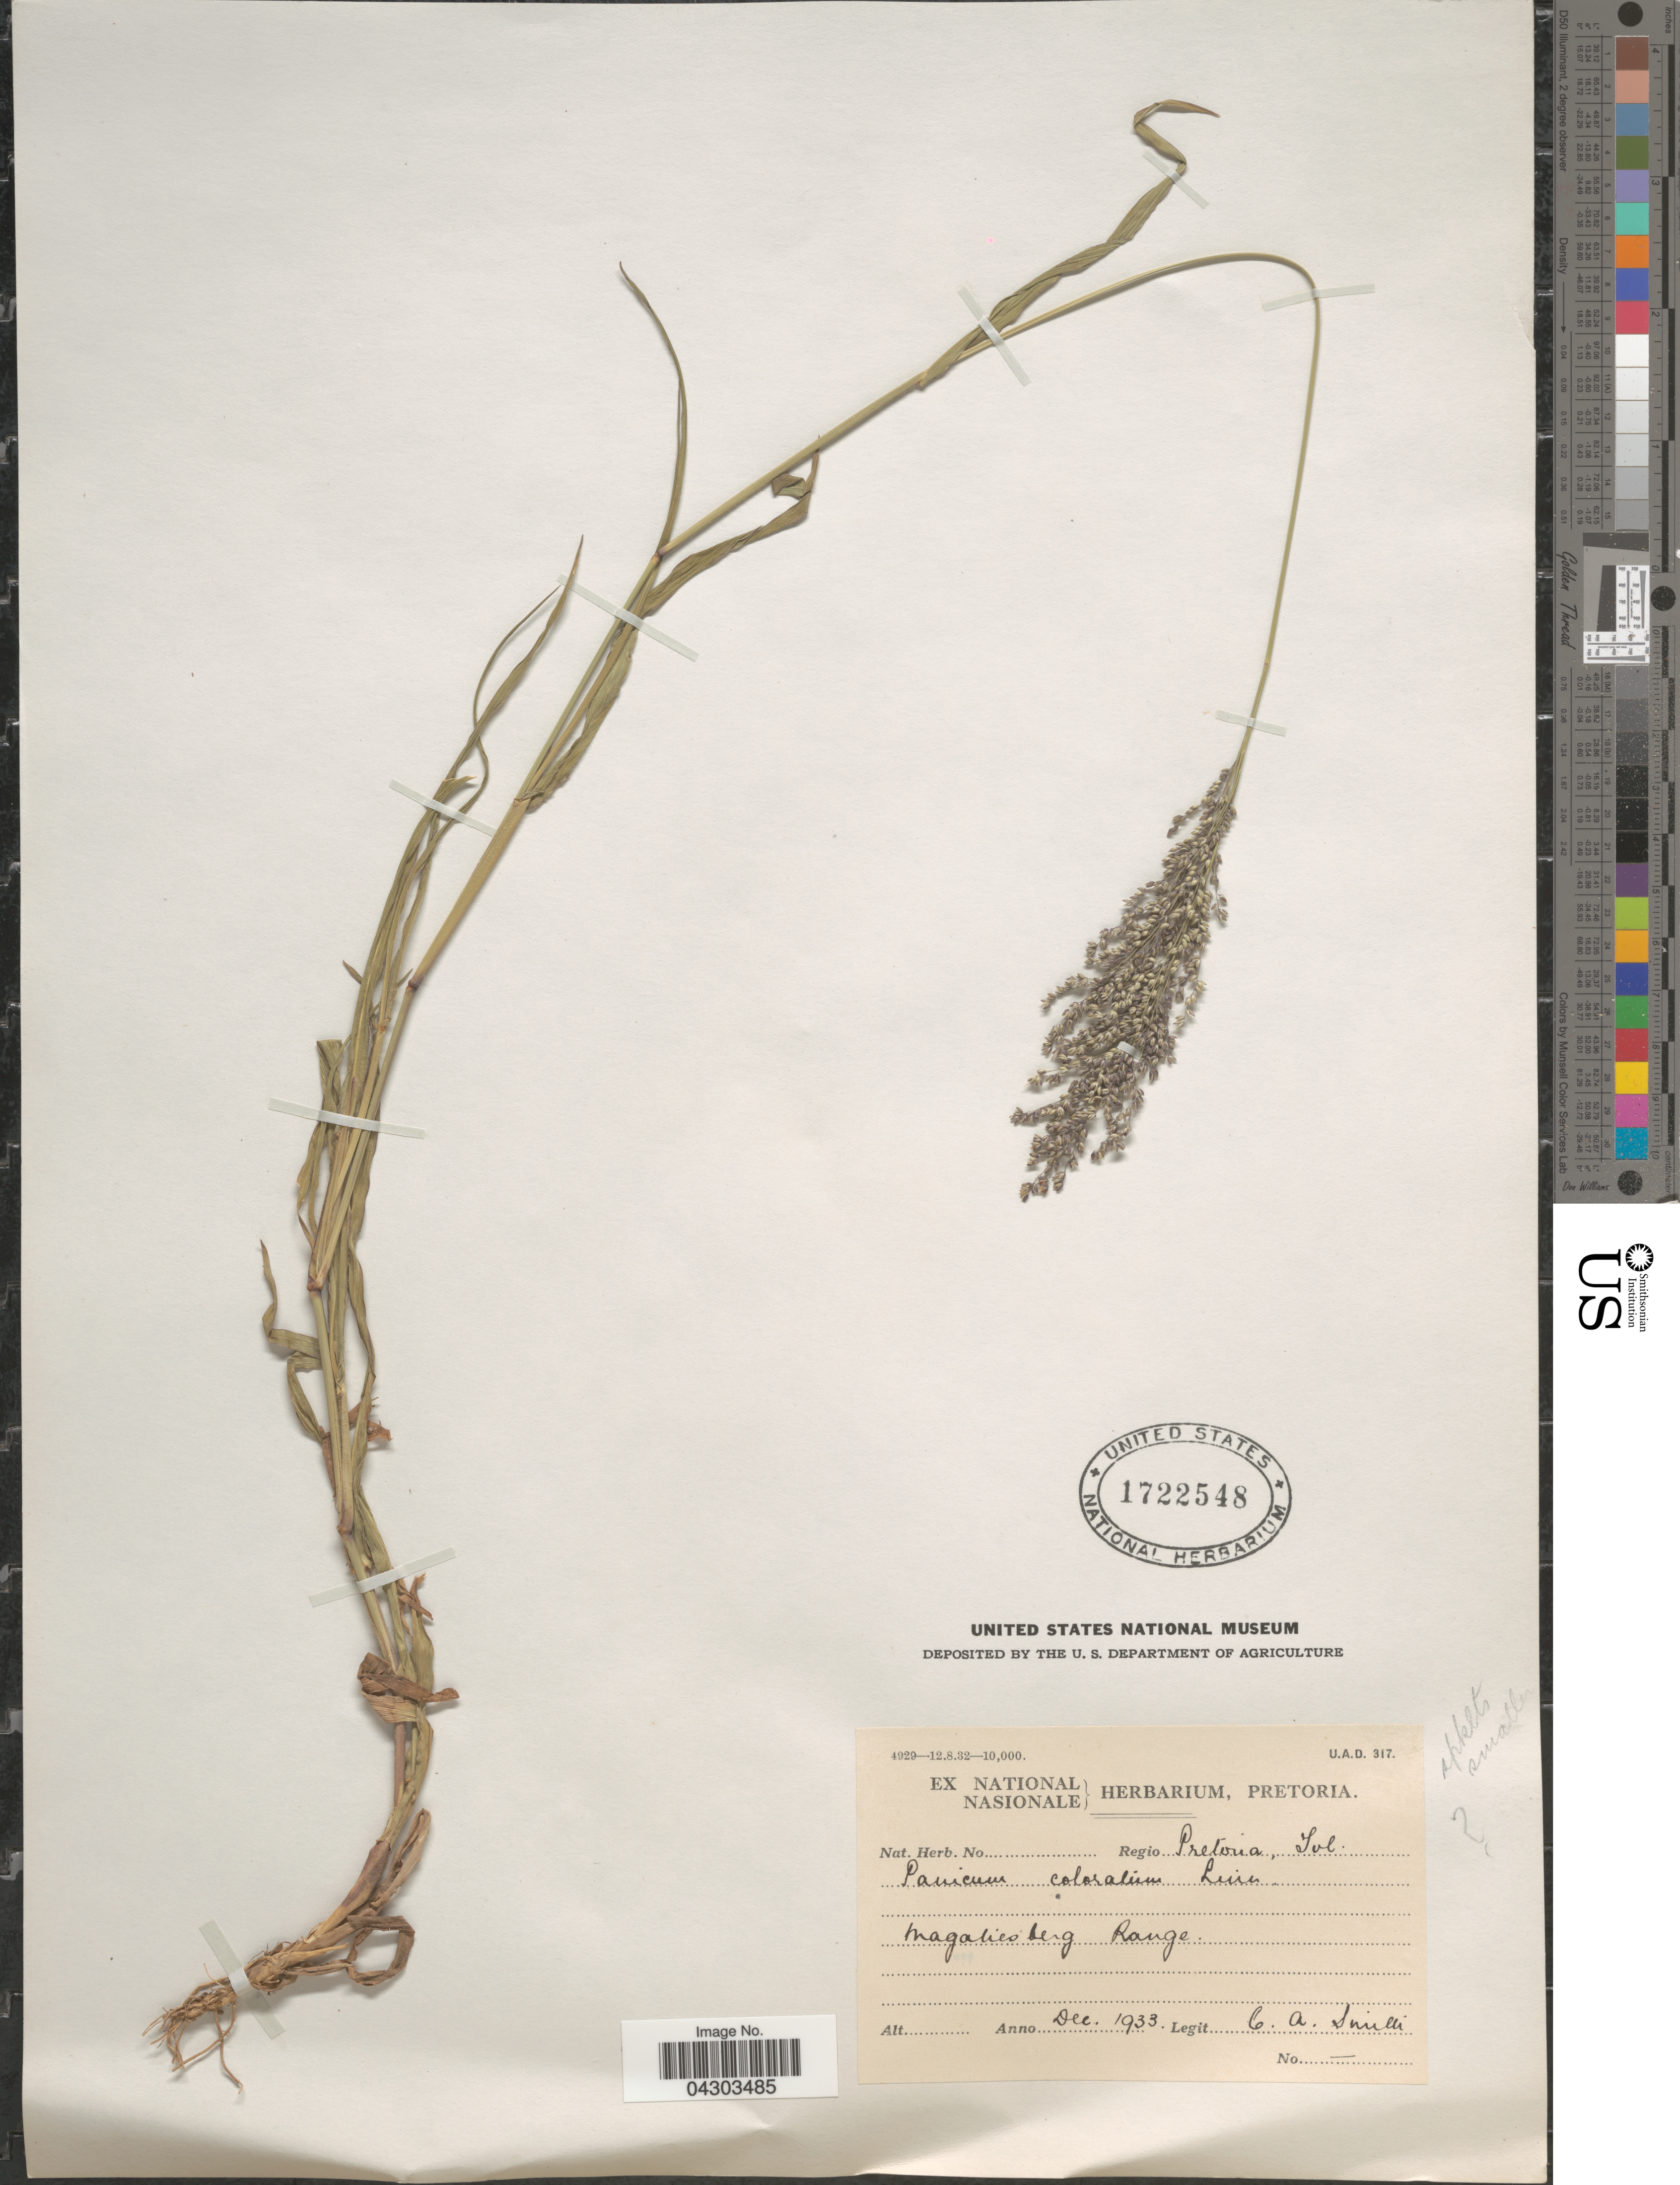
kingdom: Plantae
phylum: Tracheophyta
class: Liliopsida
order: Poales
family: Poaceae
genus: Panicum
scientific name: Panicum coloratum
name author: L.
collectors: C. A. Smith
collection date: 1933-12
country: South Africa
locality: Regio Pretoria, Tvl. Magaliesberg Range.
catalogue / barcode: US 1722548